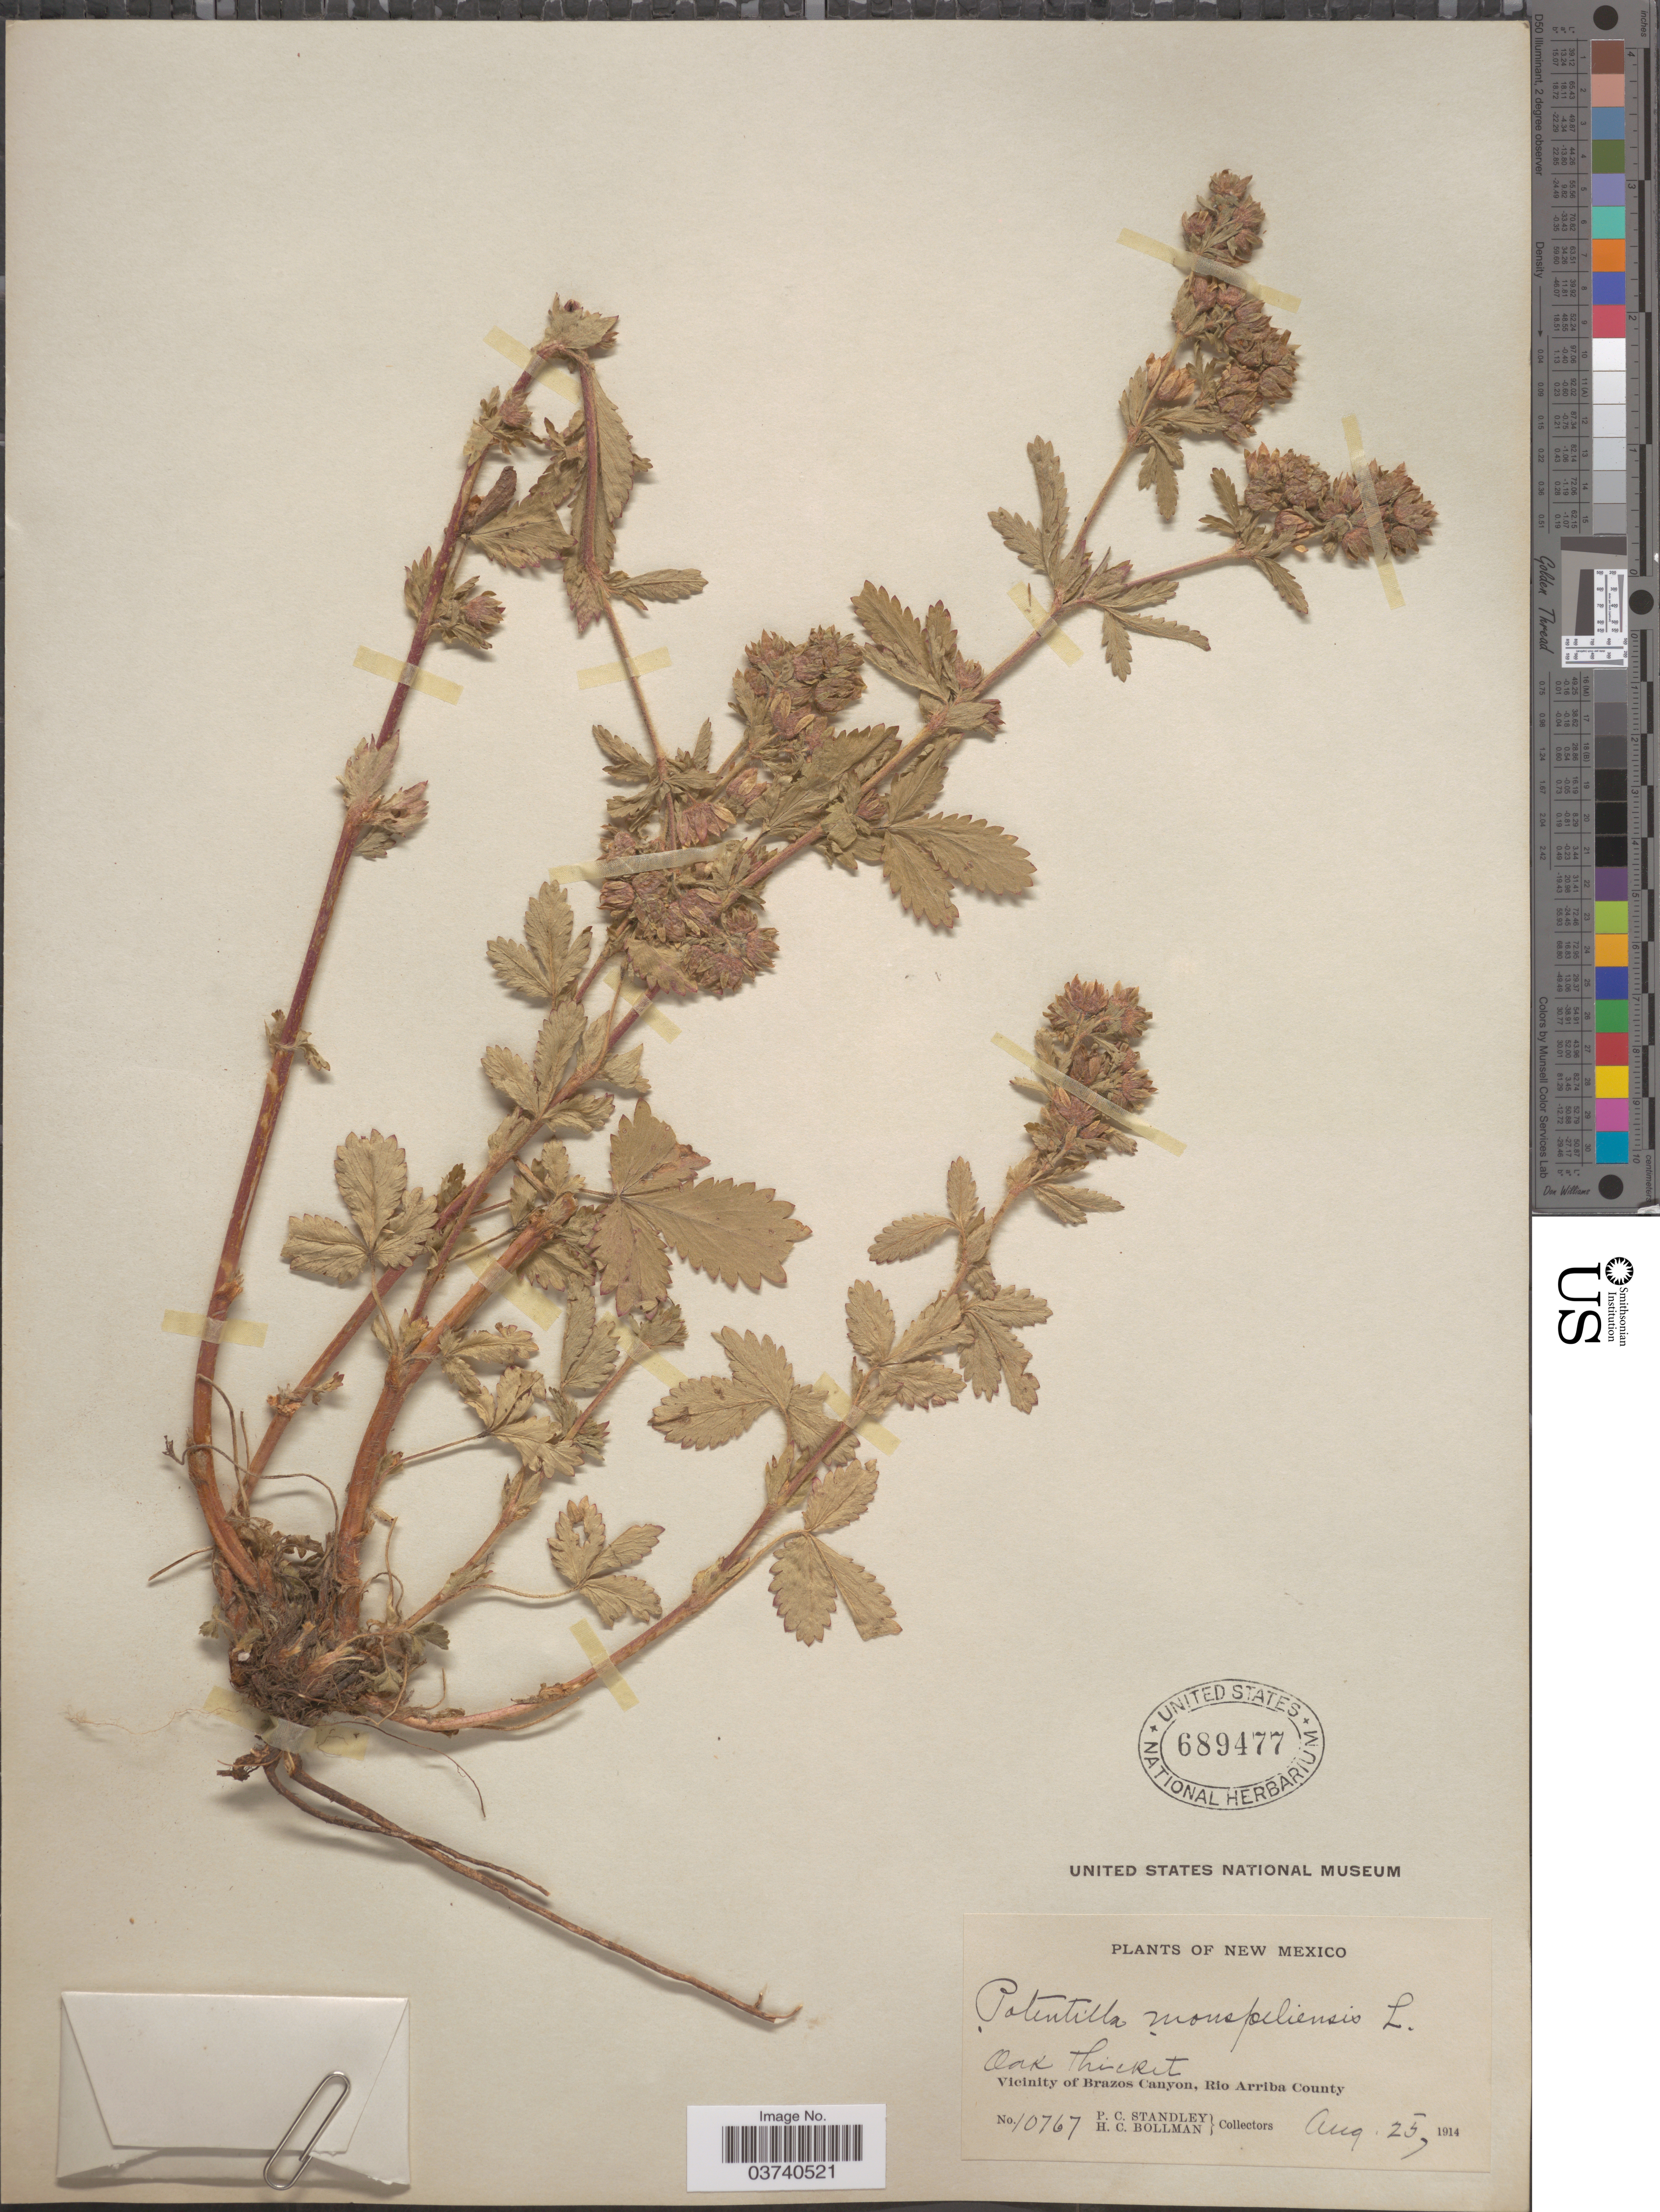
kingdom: Plantae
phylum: Tracheophyta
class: Magnoliopsida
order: Rosales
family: Rosaceae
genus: Potentilla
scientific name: Potentilla norvegica subsp. monspeliensis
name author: (L.) Asch. & Graebn.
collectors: P. C. Standley & H. C. Bollman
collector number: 10767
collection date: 1914-08-25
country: United States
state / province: New Mexico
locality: Vicinity of Brazos Canyon, Rio Arriba County.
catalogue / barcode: US 689477